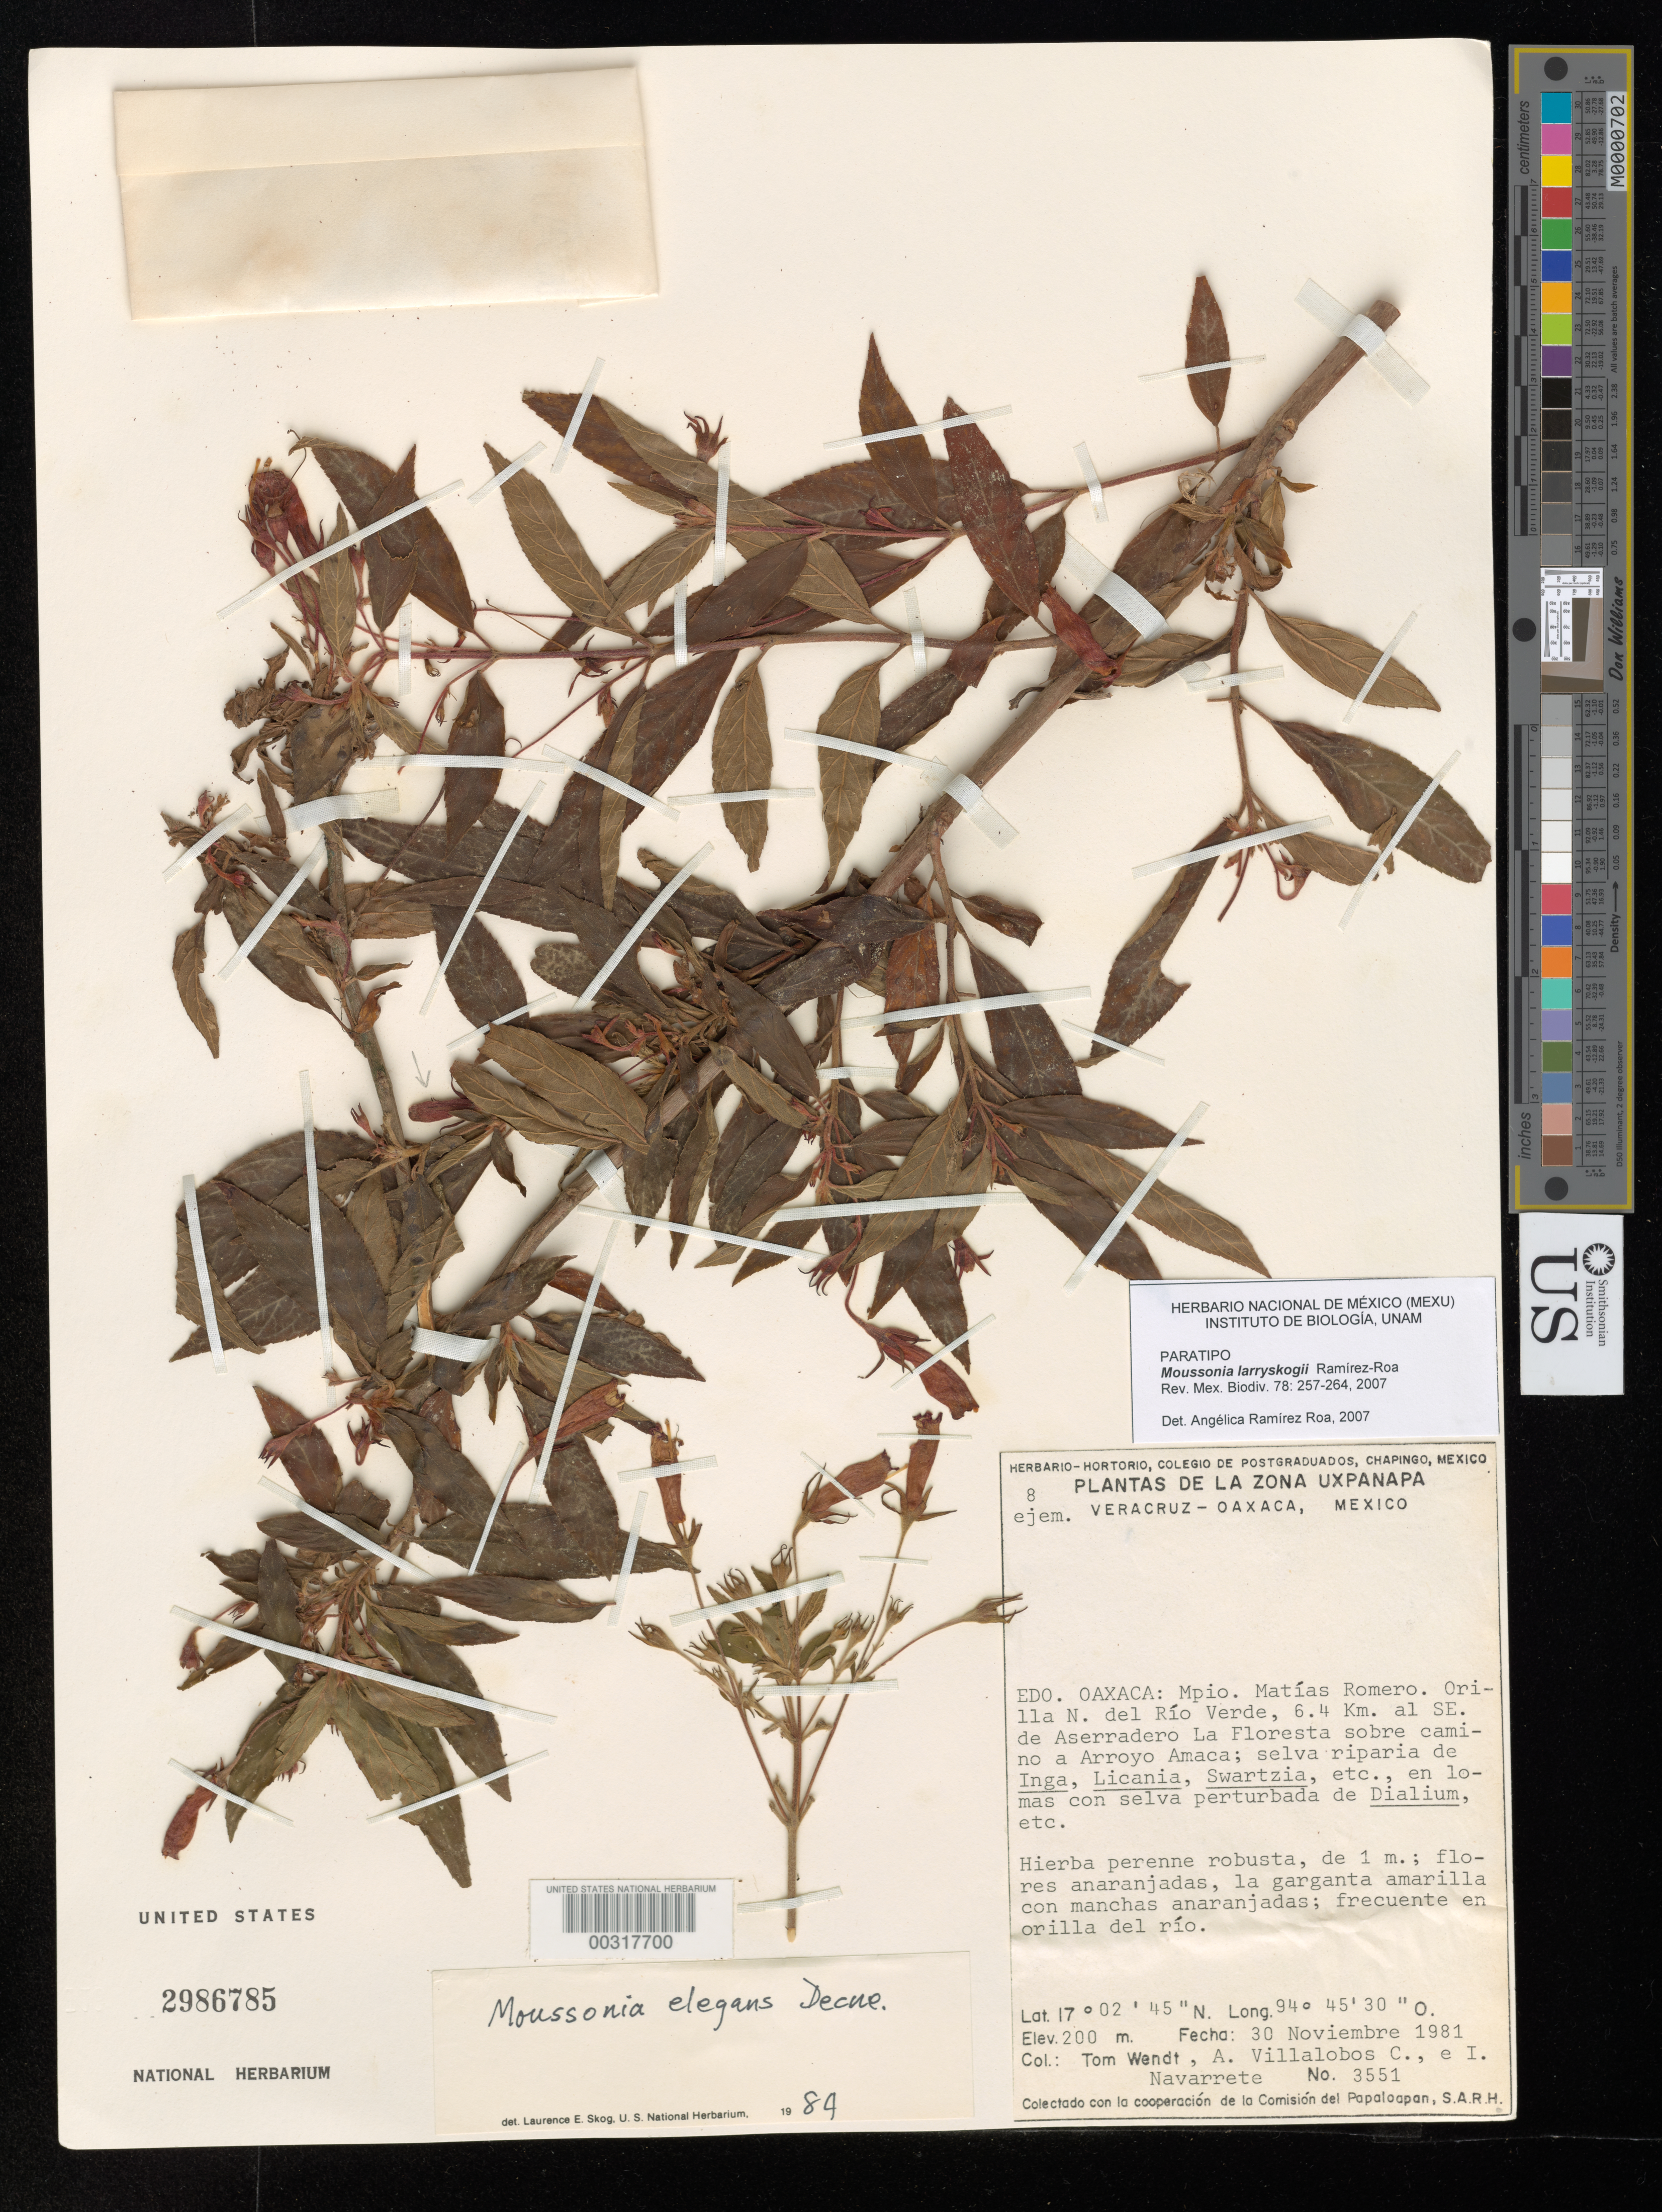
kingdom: Plantae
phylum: Tracheophyta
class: Magnoliopsida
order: Lamiales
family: Gesneriaceae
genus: Moussonia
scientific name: Moussonia larryskogii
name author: Ram.-Roa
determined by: Ramírez-Roa, A.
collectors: T. L. Wendt, A. Villalobos C. & I. Navarrete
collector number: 3551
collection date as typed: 30 Nov 1981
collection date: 1981-11-30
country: Mexico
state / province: Oaxaca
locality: Mun. of Matias Romero, bank N of Rio Verde, 6.4 km SE of Aserradero La Floresta above road to Arroyo Amaca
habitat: selva riparia de Ina, licania, swartzia, etc., en lomas con selva perturbada de Dialium, etc. Frecuente en orilla del rio.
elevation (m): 200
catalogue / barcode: US 2986785